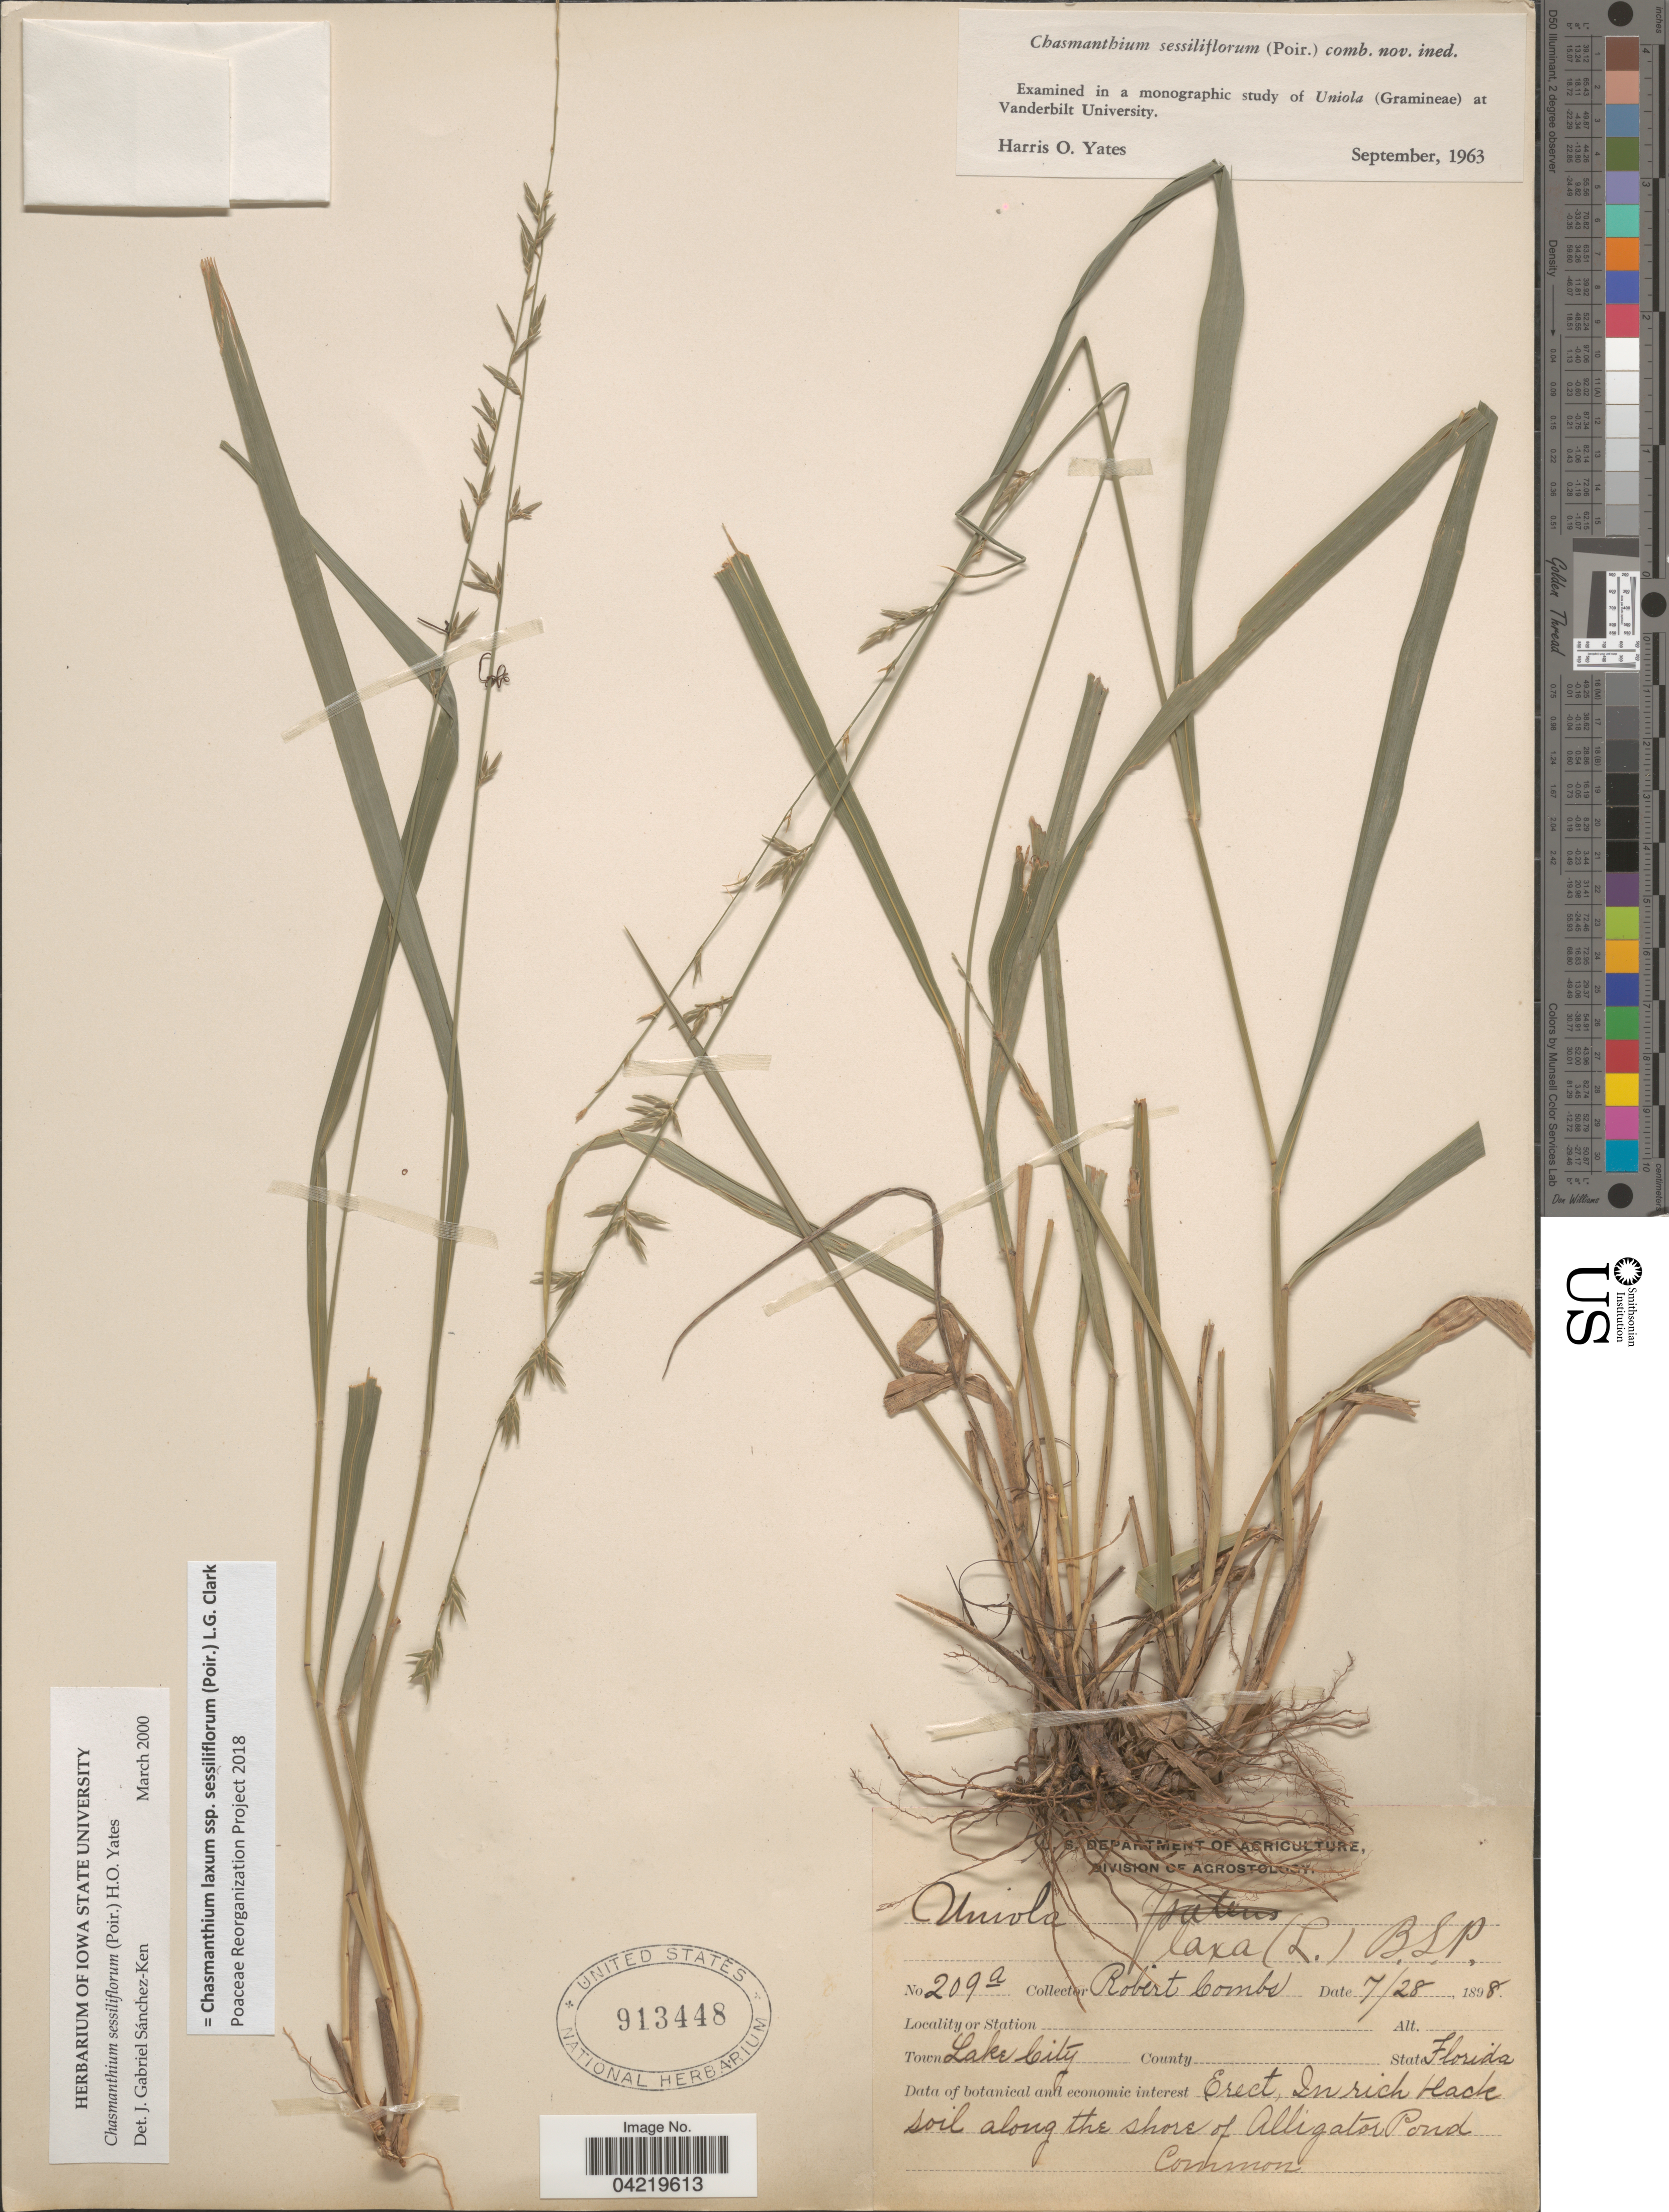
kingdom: Plantae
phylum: Tracheophyta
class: Liliopsida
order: Poales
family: Poaceae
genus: Chasmanthium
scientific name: Chasmanthium laxum subsp. sessiliflorum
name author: (L.) H.O. Yates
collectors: R. Combs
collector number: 209a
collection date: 1898-07-28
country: United States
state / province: Florida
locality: Town Lake City.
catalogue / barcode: US 913448